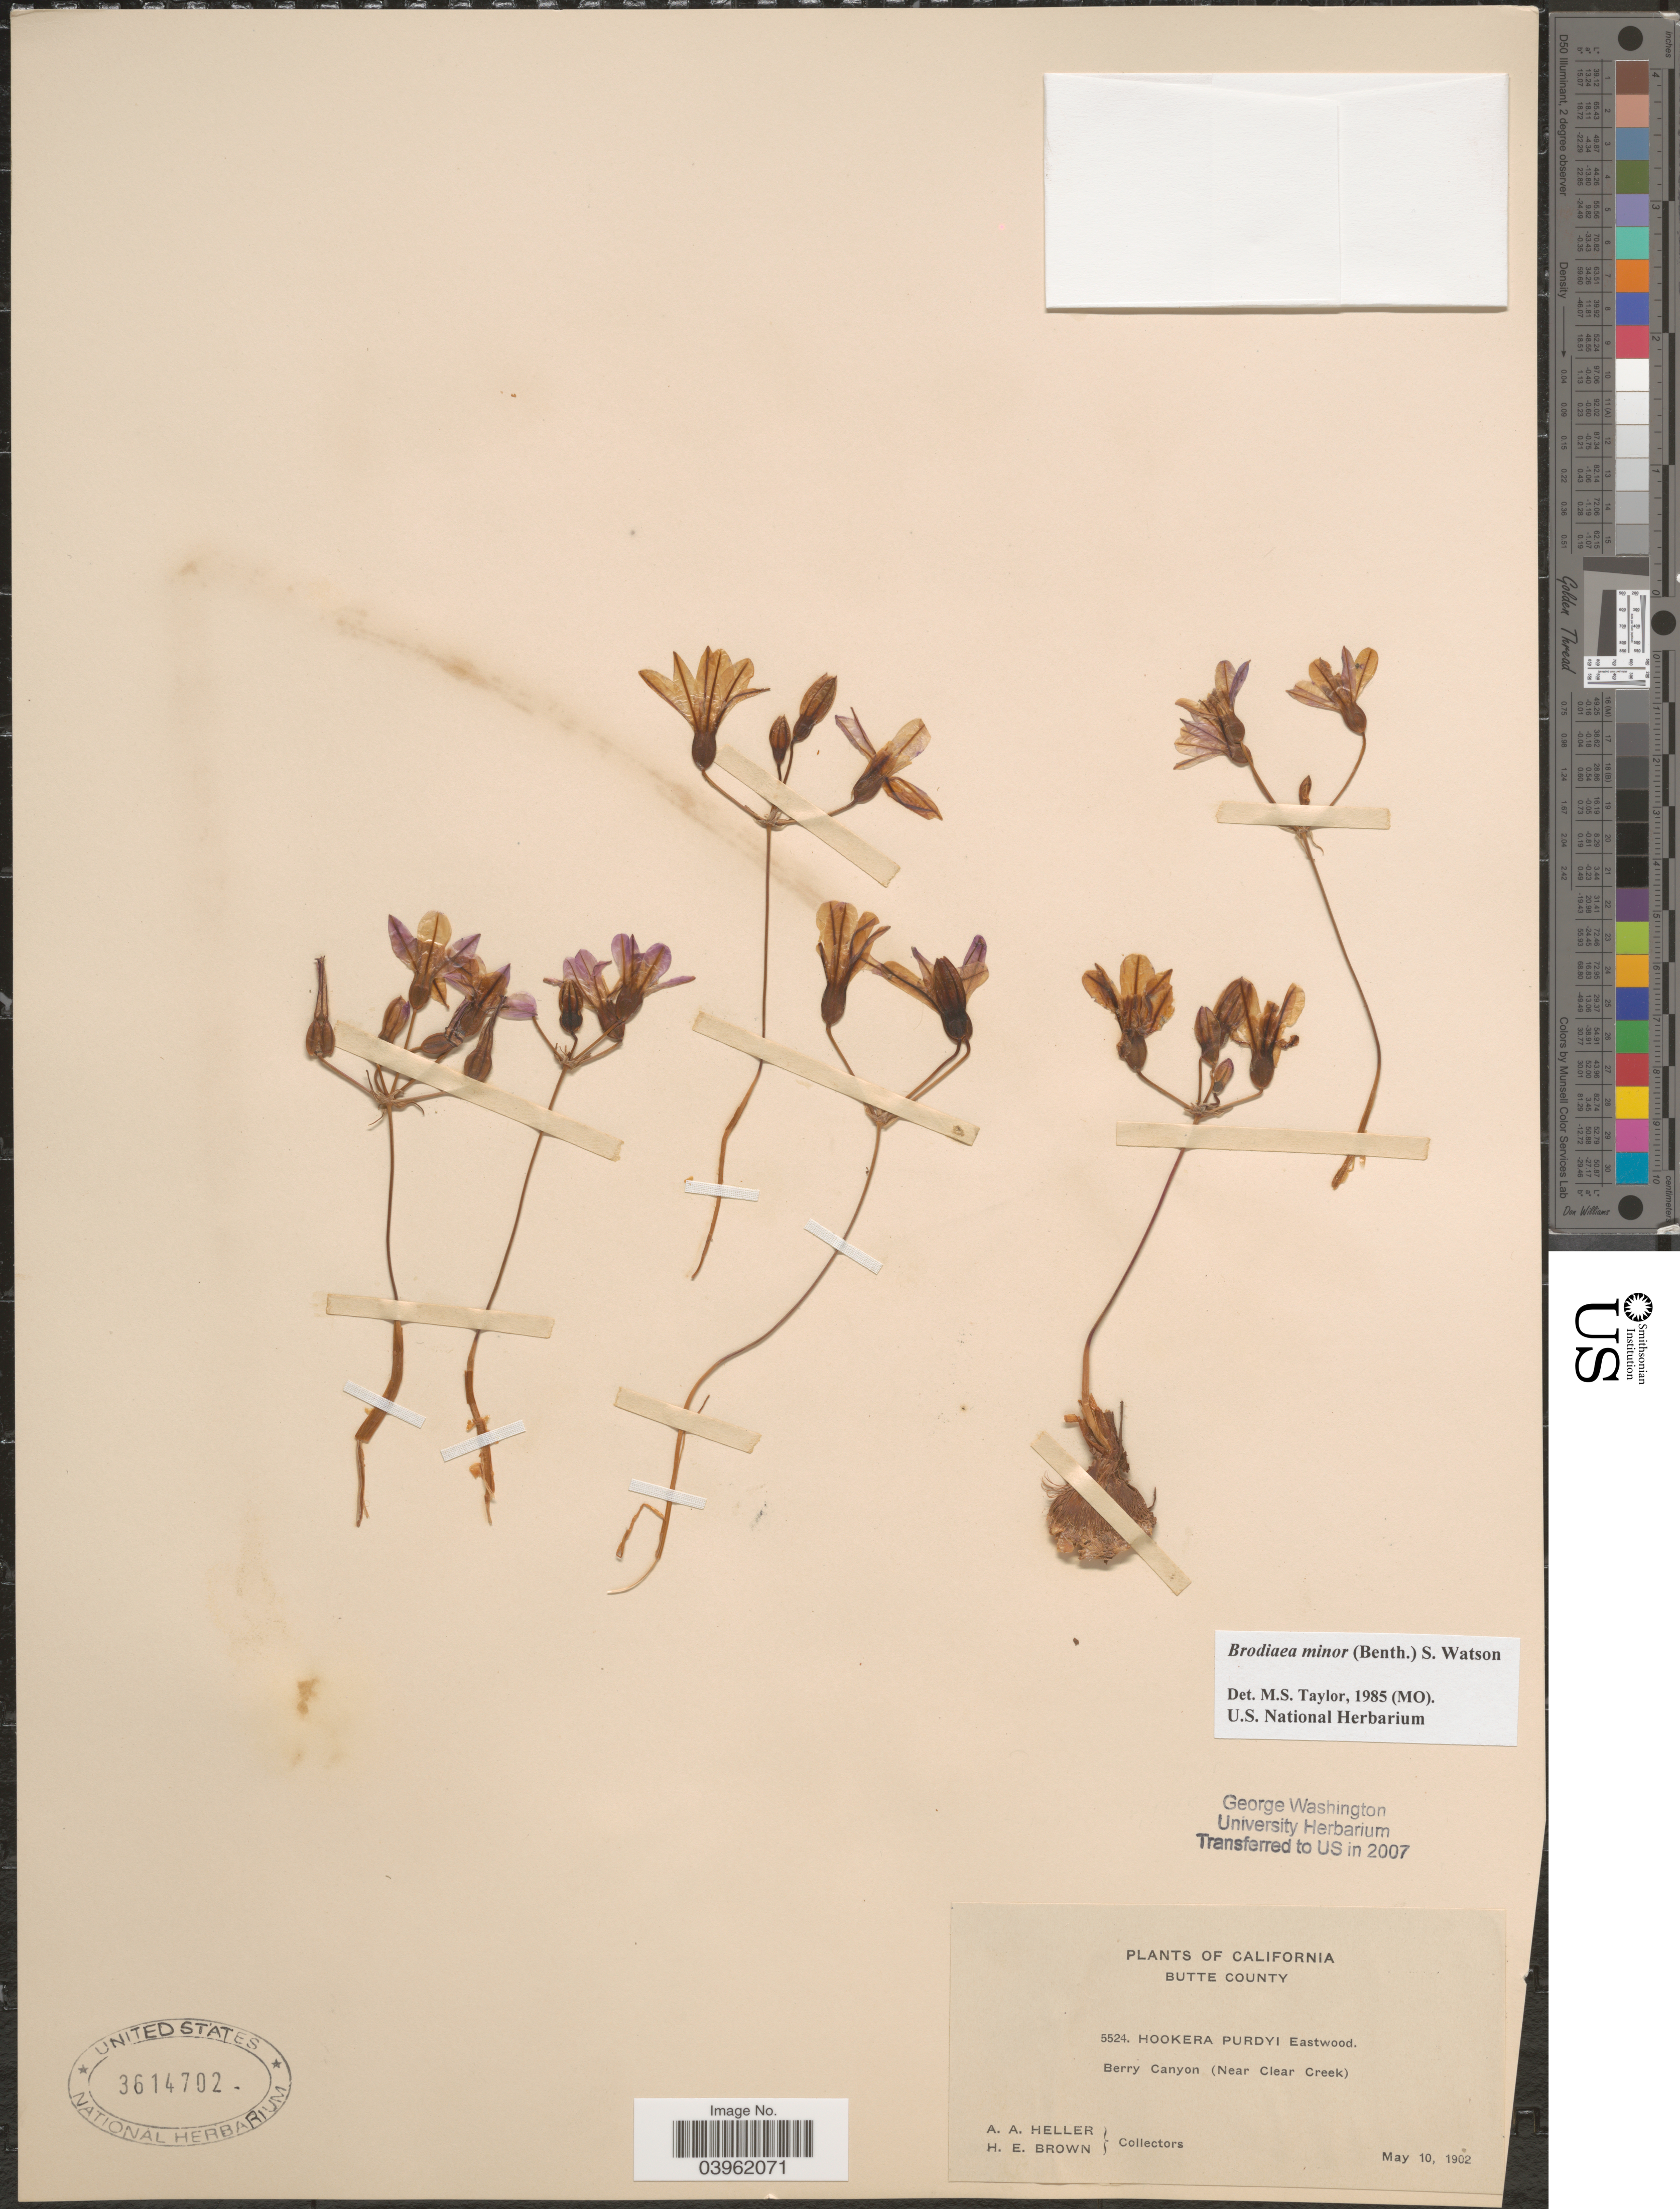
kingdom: Plantae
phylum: Tracheophyta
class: Liliopsida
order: Asparagales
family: Asparagaceae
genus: Brodiaea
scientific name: Brodiaea minor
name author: (Benth.) S. Watson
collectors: A. A. Heller & H. E. Brown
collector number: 5524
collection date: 1902-05-10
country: United States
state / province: California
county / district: Butte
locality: Butte County. Berry Canyon (Near Clear Creek).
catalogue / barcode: US 3614702